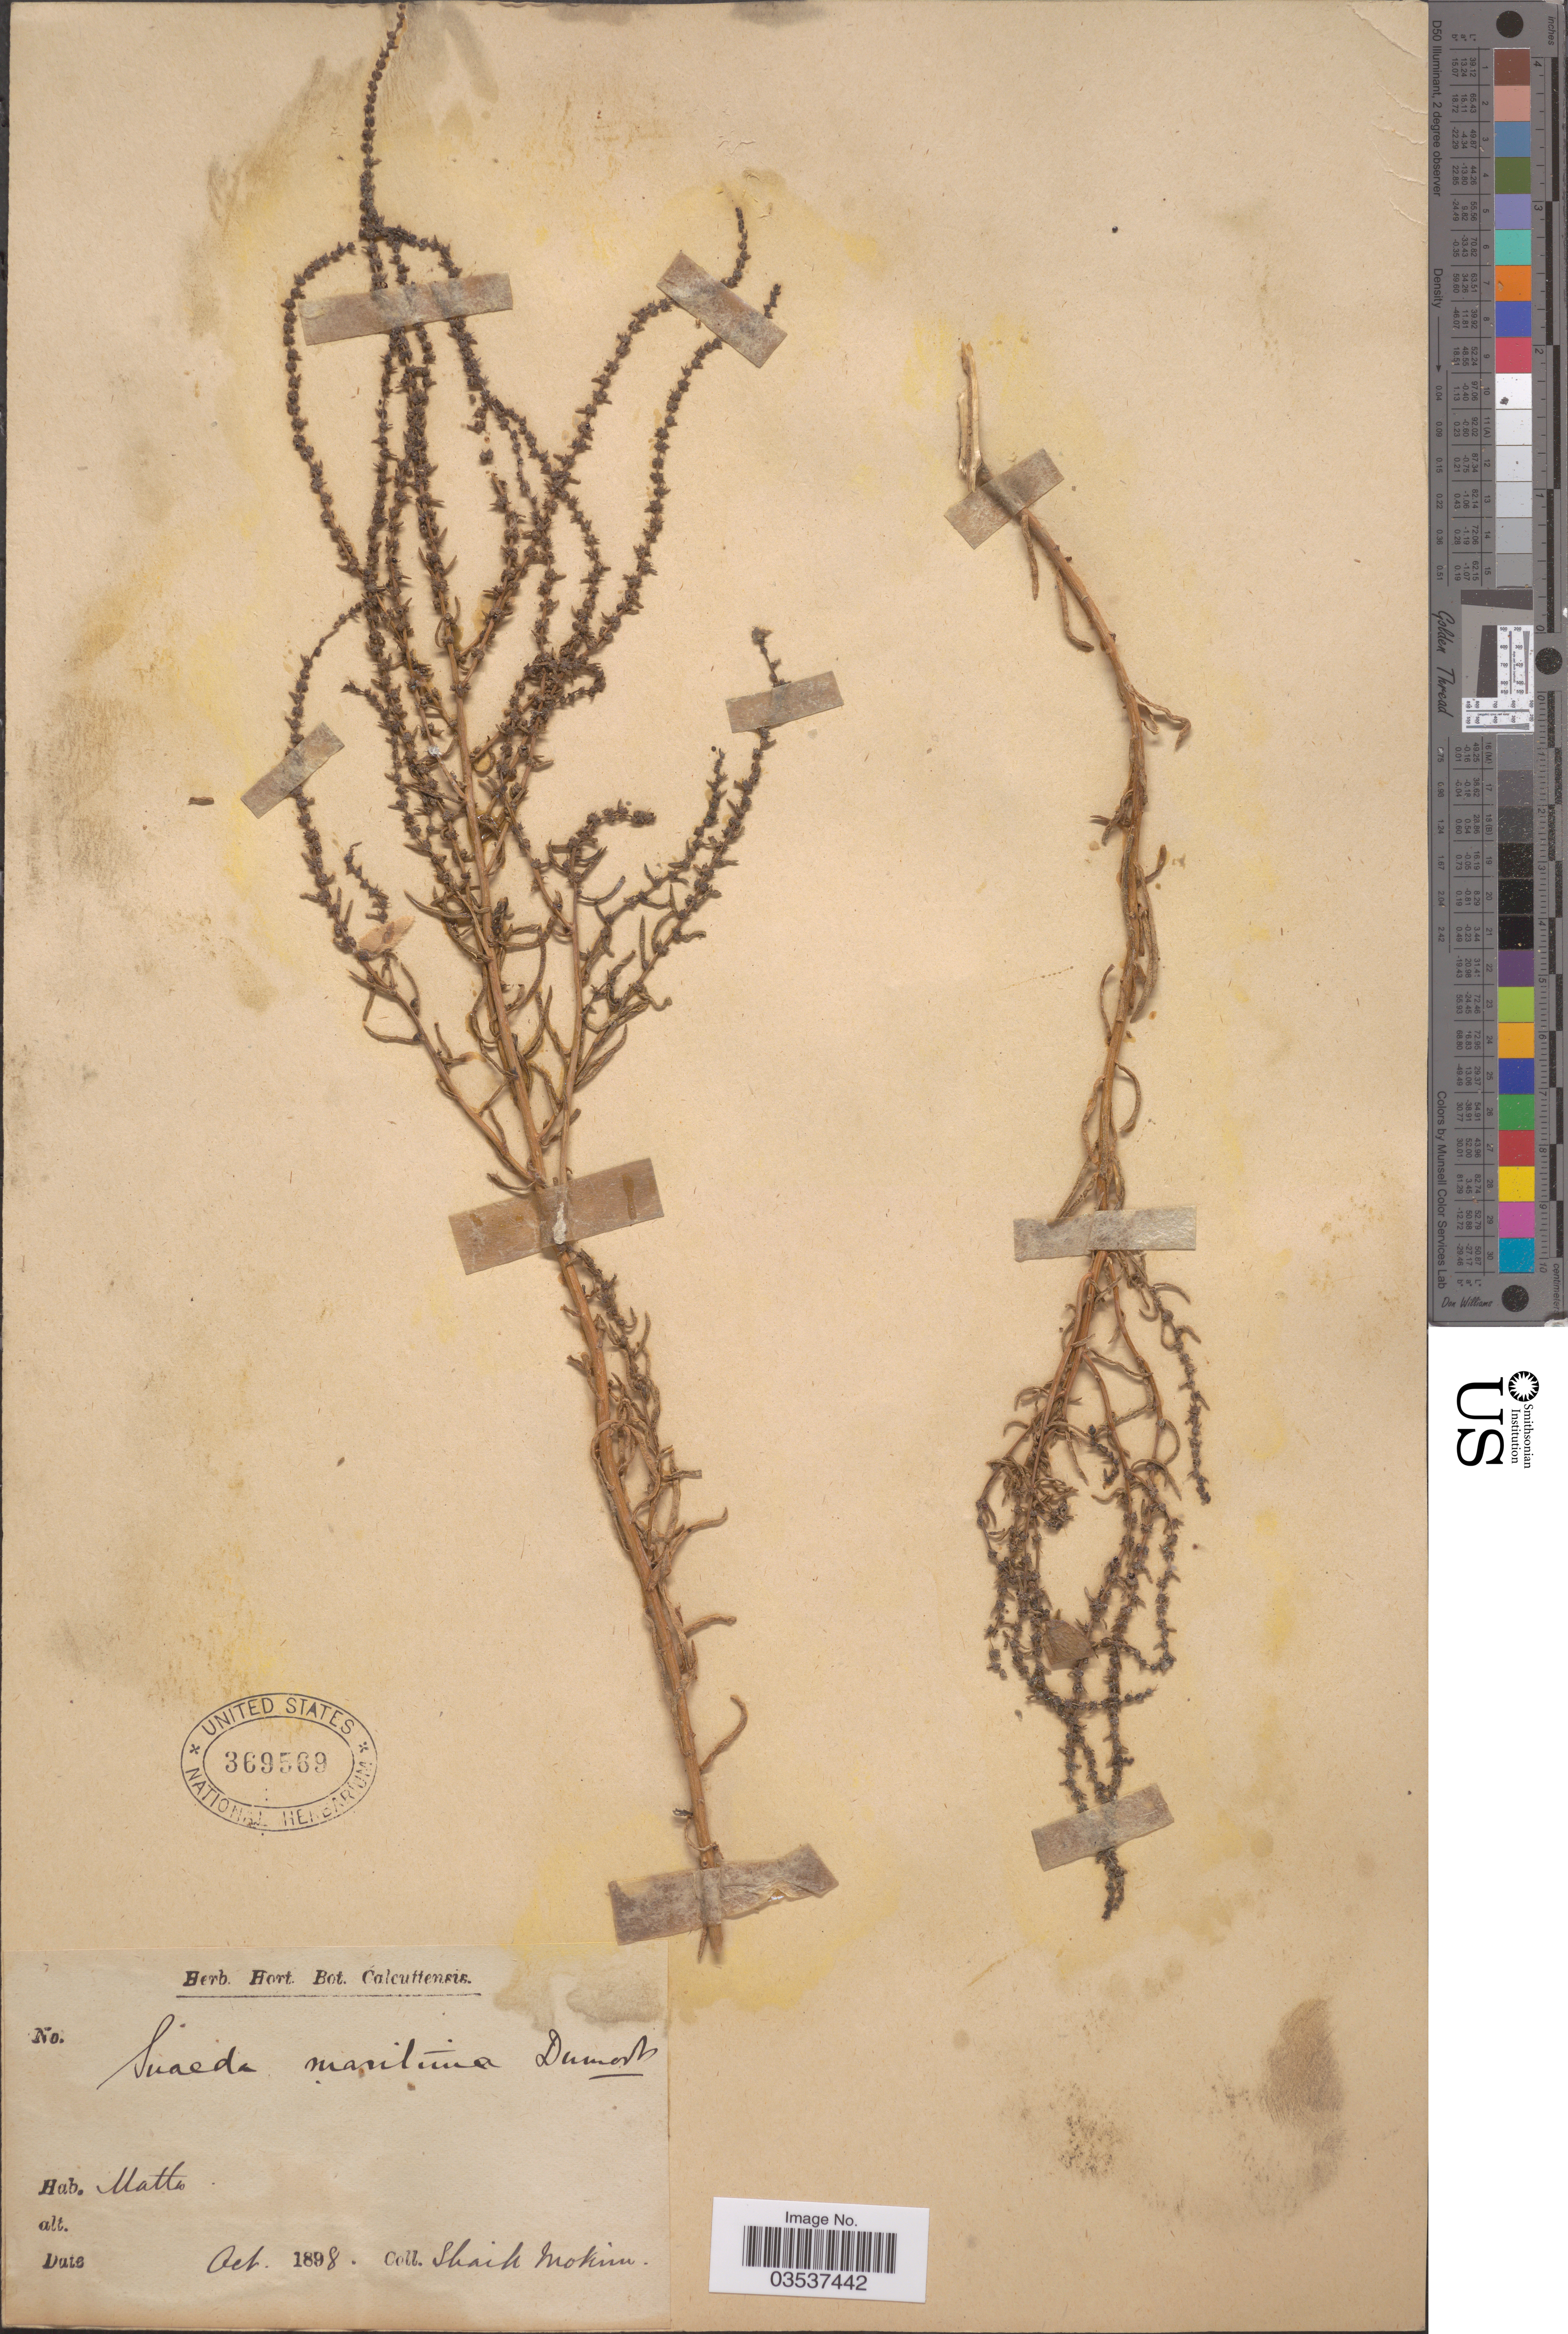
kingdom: Plantae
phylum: Tracheophyta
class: Magnoliopsida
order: Caryophyllales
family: Amaranthaceae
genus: Suaeda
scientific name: Suaeda maritima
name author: (L.) Dumort.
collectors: S. Mokim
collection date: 1898-10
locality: Matta [interpreted].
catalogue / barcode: US 369569